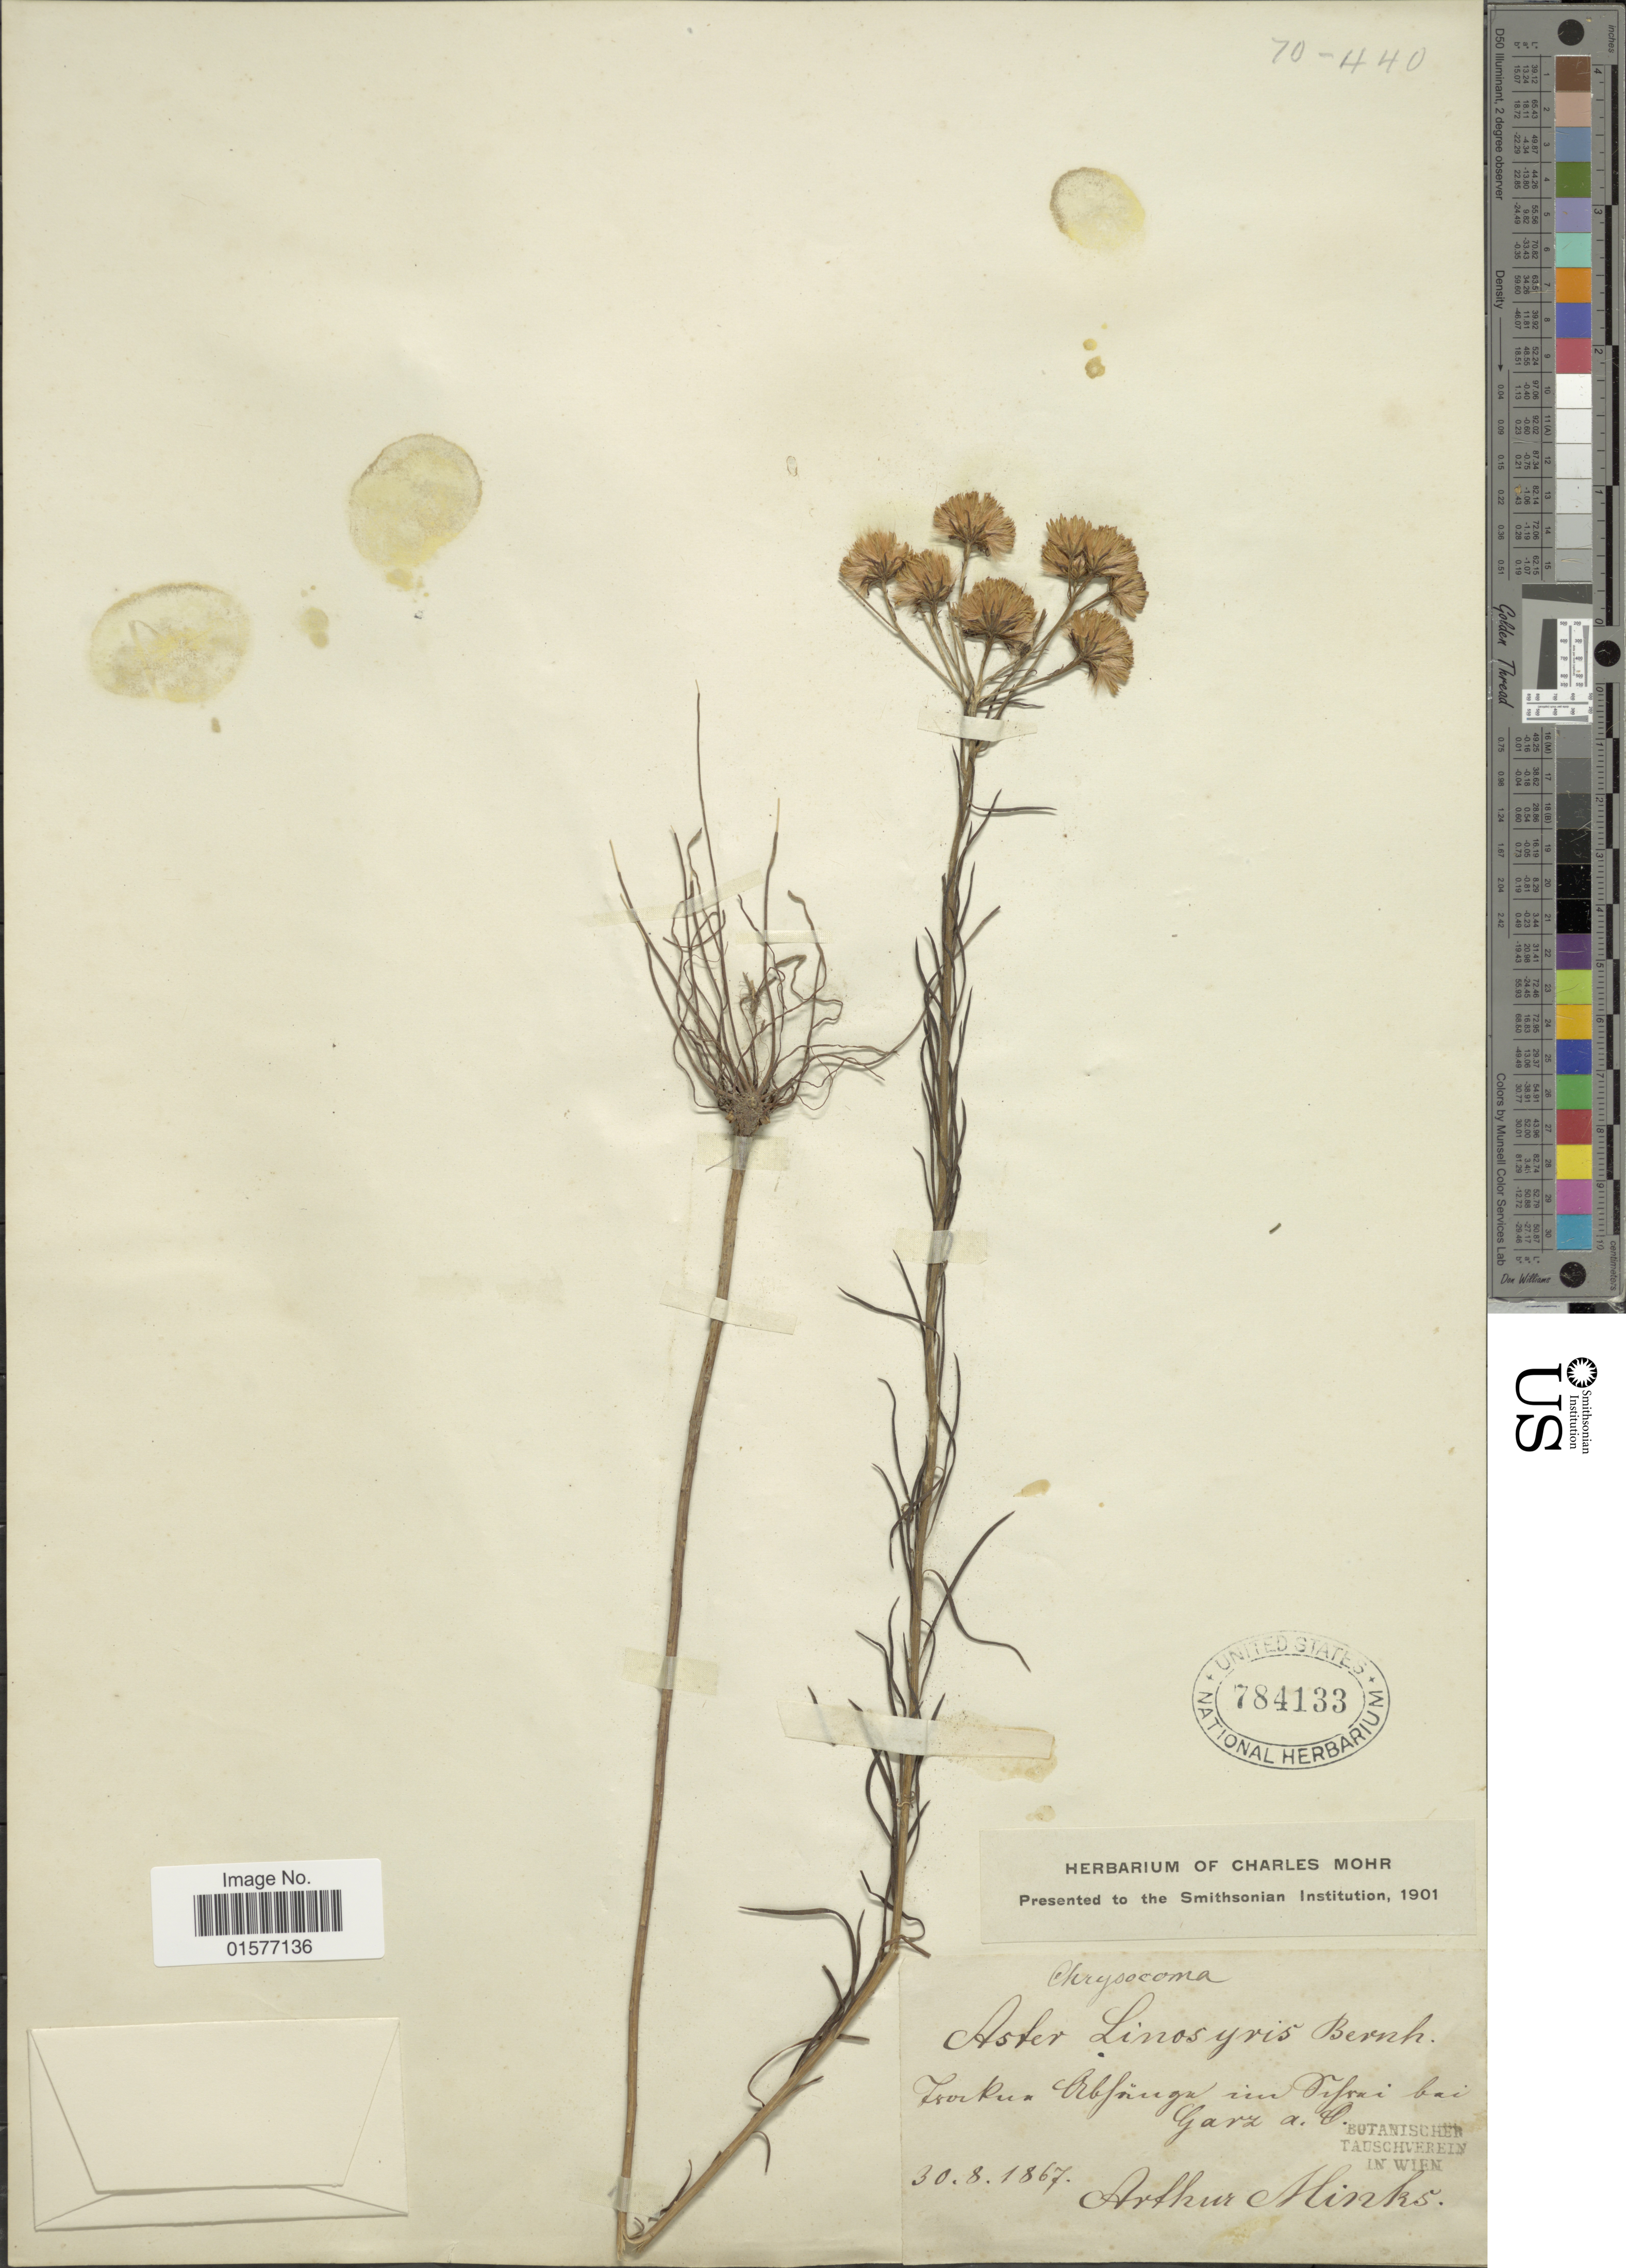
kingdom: Plantae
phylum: Tracheophyta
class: Magnoliopsida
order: Asterales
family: Asteraceae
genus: Linosyris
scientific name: Linosyris vulgaris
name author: Cass. ex Less.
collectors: A. Hinks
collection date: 1867-08-30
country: Germany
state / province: Mecklenburg-Vorpommern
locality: Froken Abfongen in Trife bai Garz [interpreted]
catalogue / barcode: US 784133